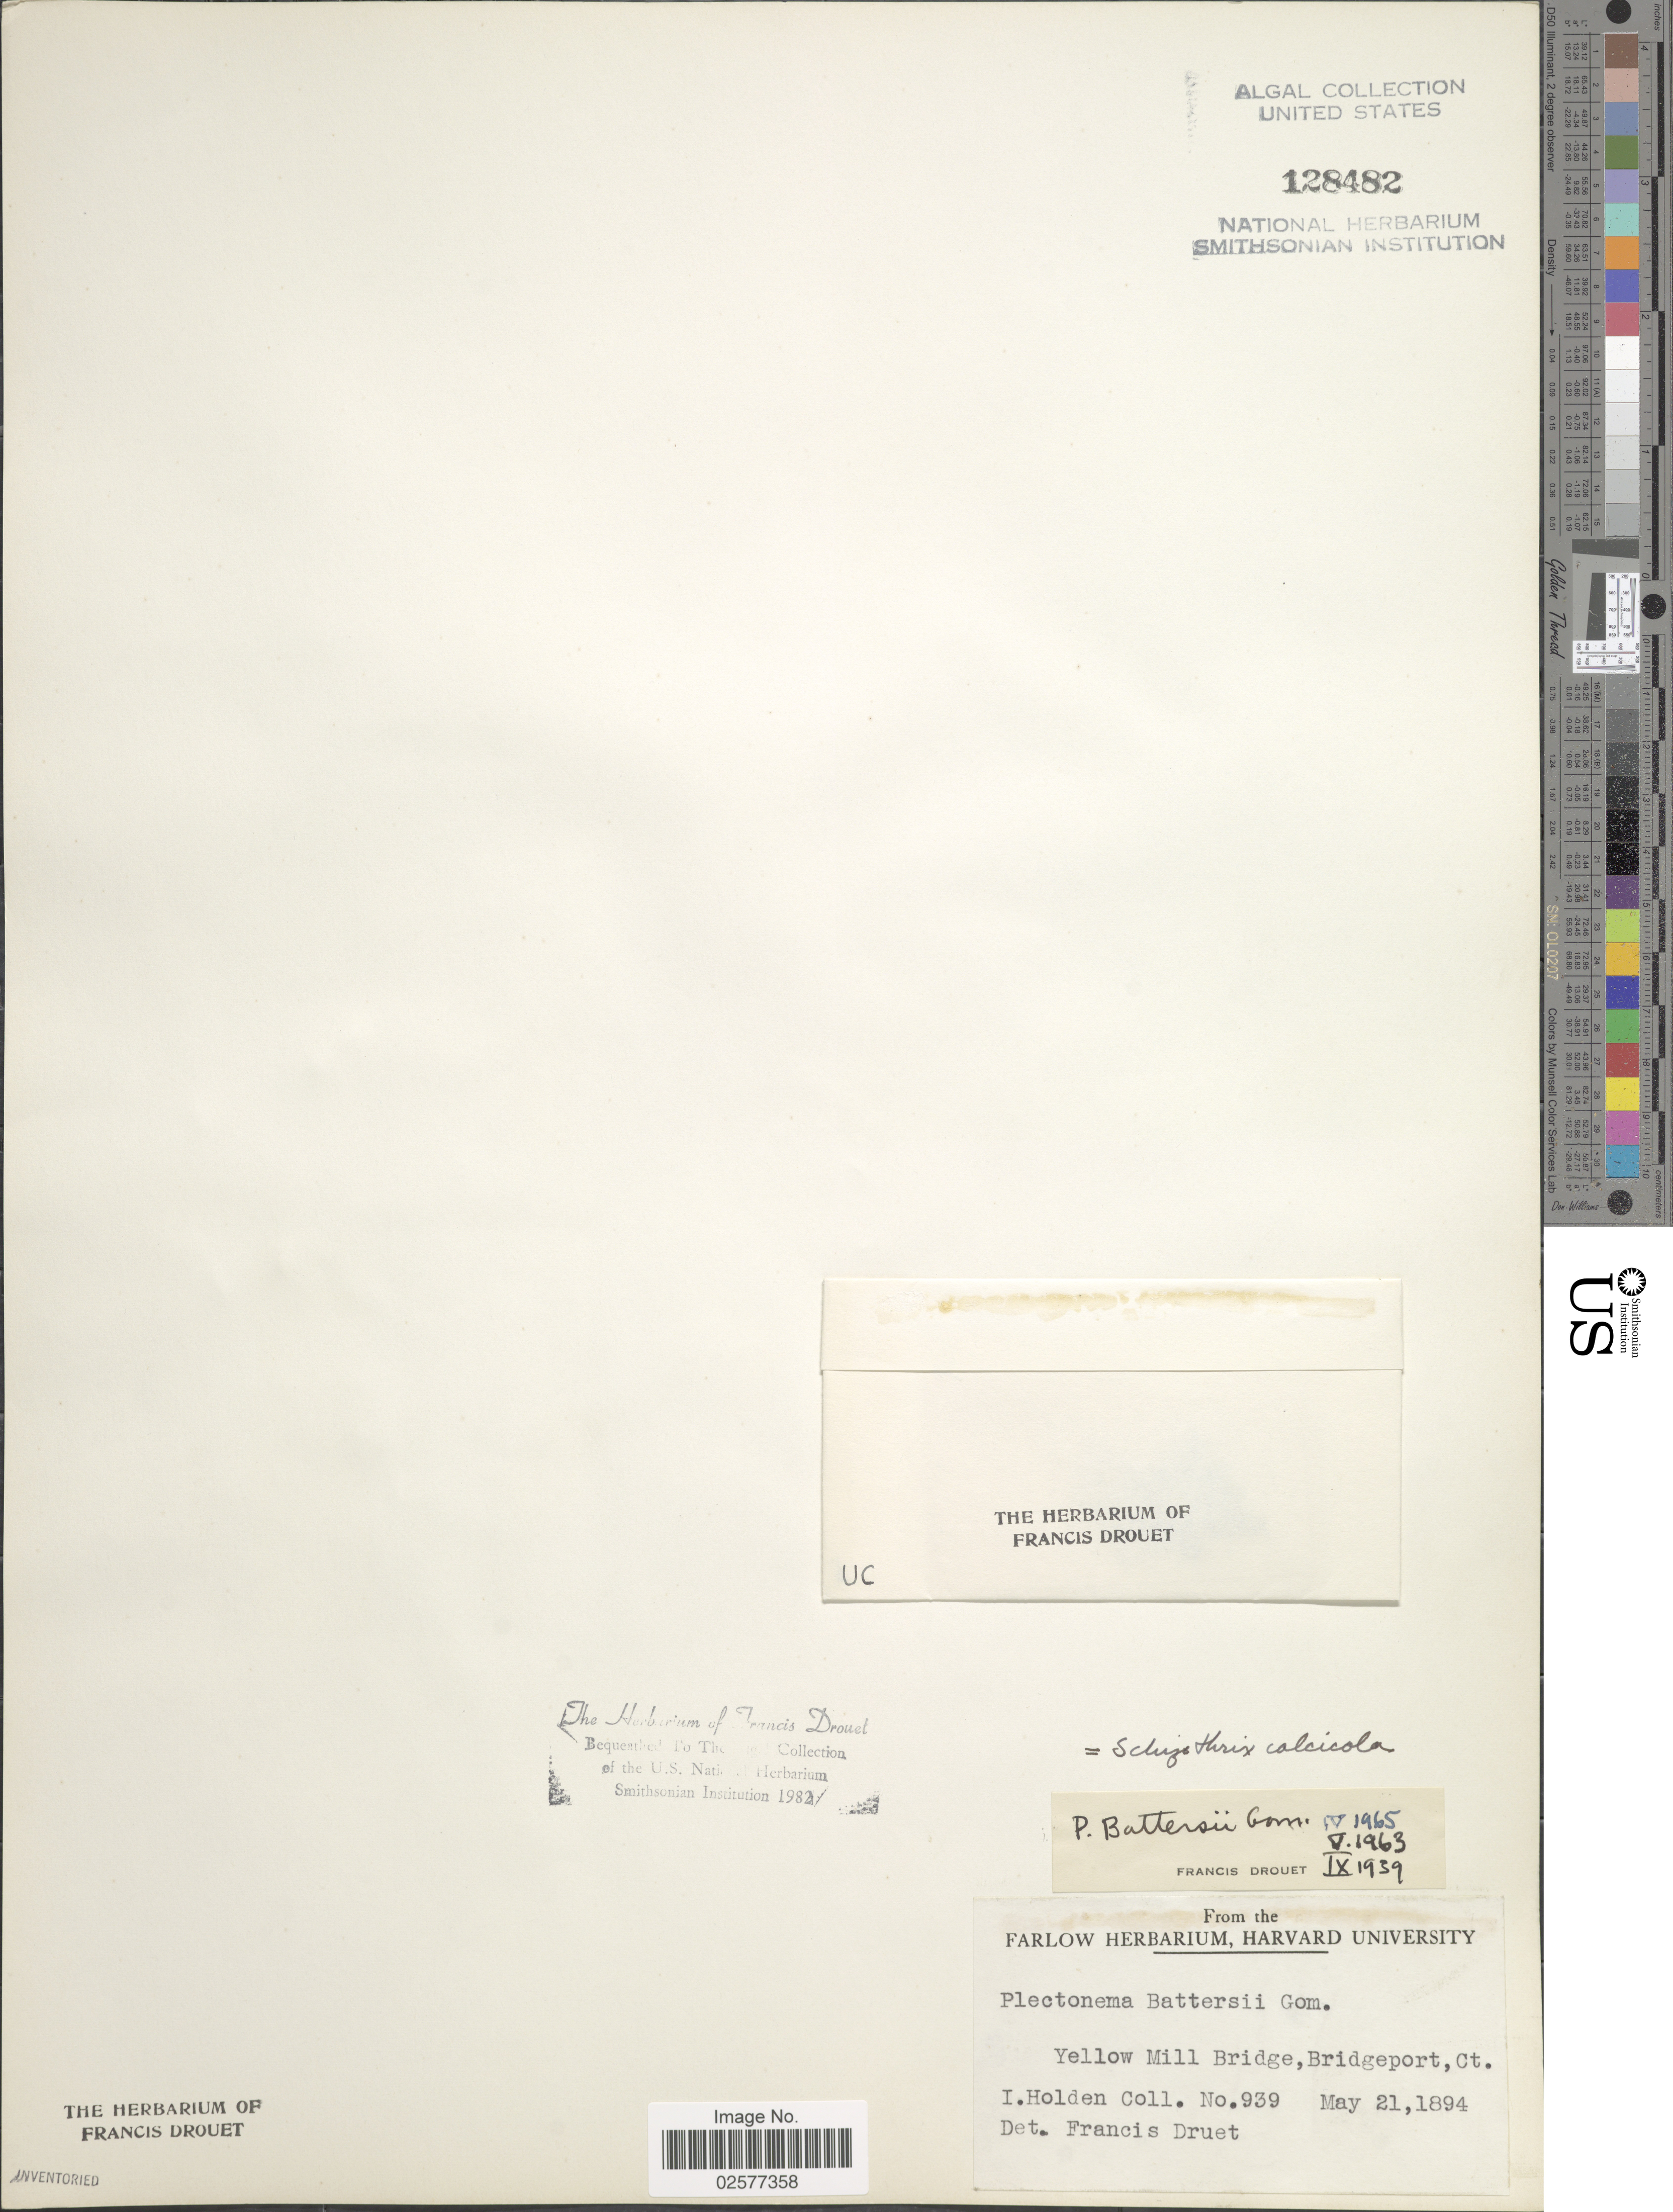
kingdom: Bacteria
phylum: Cyanobacteria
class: Cyanobacteriia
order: Leptolyngbyales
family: Trichocoleusaceae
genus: Schizothrix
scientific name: Schizothrix calcicola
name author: Gomont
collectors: I. Holden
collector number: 939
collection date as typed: May 21, 1894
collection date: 1894-05-21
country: United States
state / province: Connecticut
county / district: Fairfield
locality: Yellow Mill Bridge, Bridgeport, Ct.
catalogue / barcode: US 128482